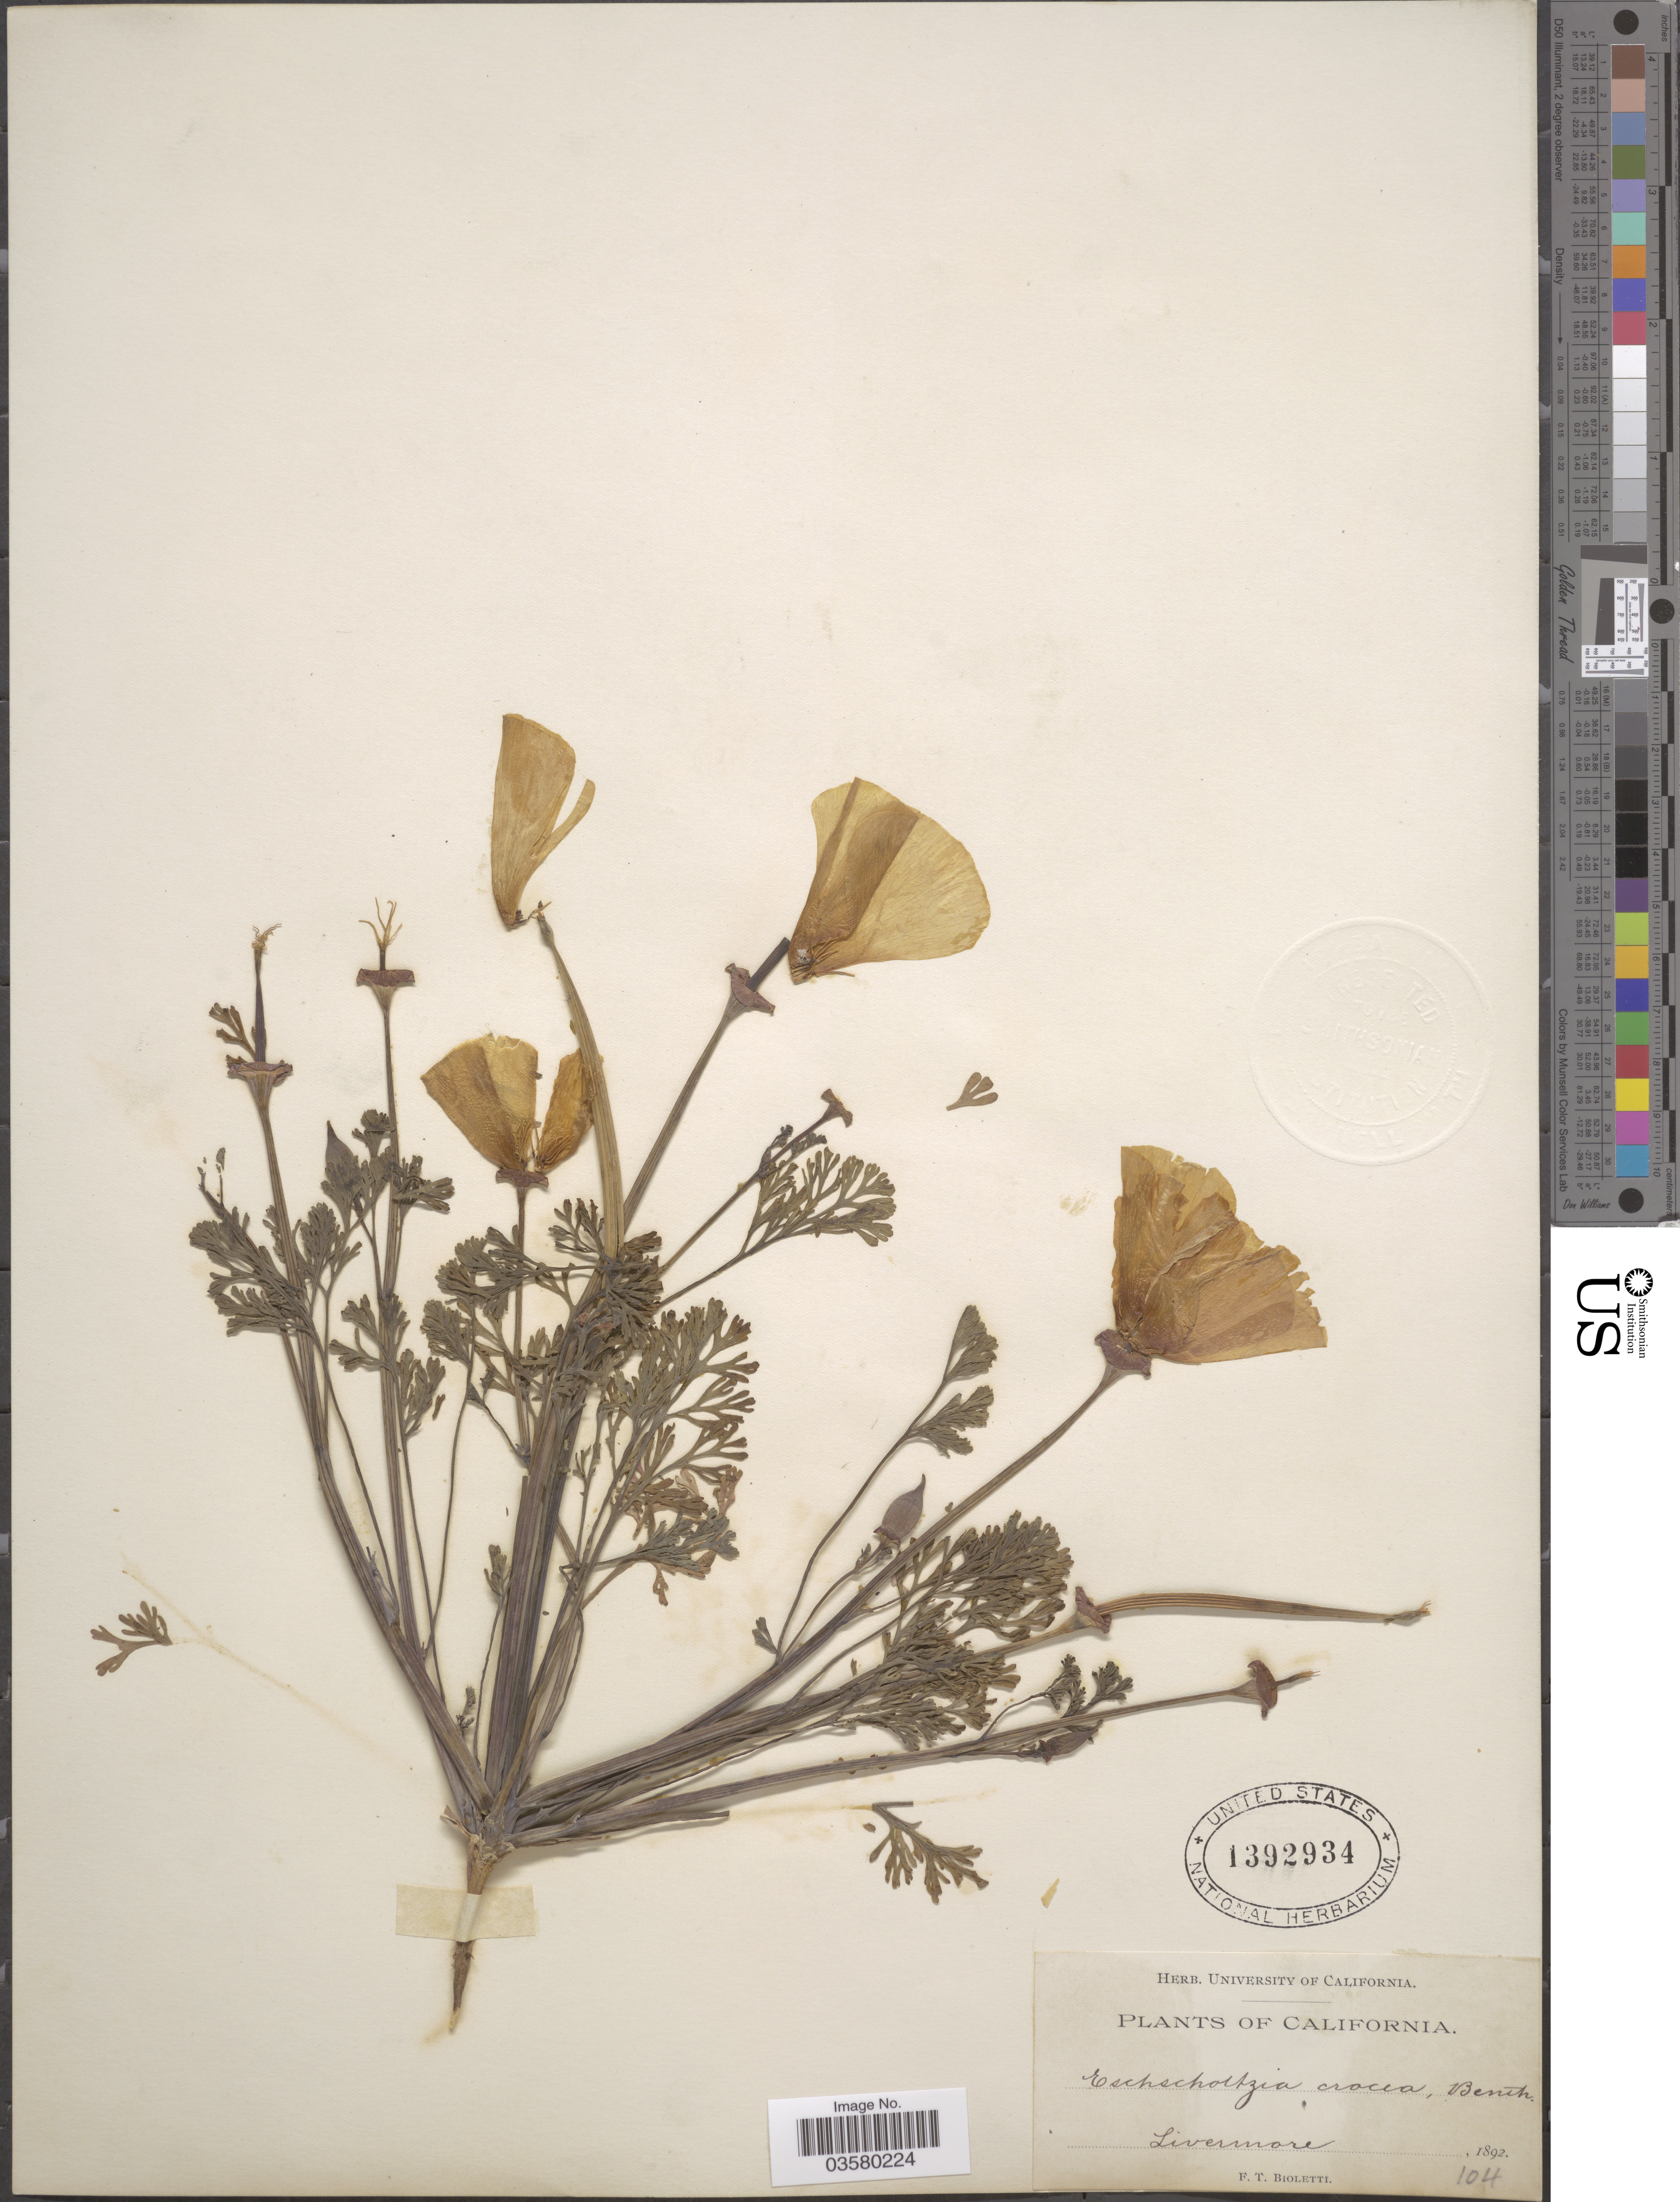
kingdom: Plantae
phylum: Tracheophyta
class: Magnoliopsida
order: Ranunculales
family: Papaveraceae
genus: Eschscholzia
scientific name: Eschscholzia californica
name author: Cham.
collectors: F. T. Bioletti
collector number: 104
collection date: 1892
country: United States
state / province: California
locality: Livermore.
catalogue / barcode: US 1392934